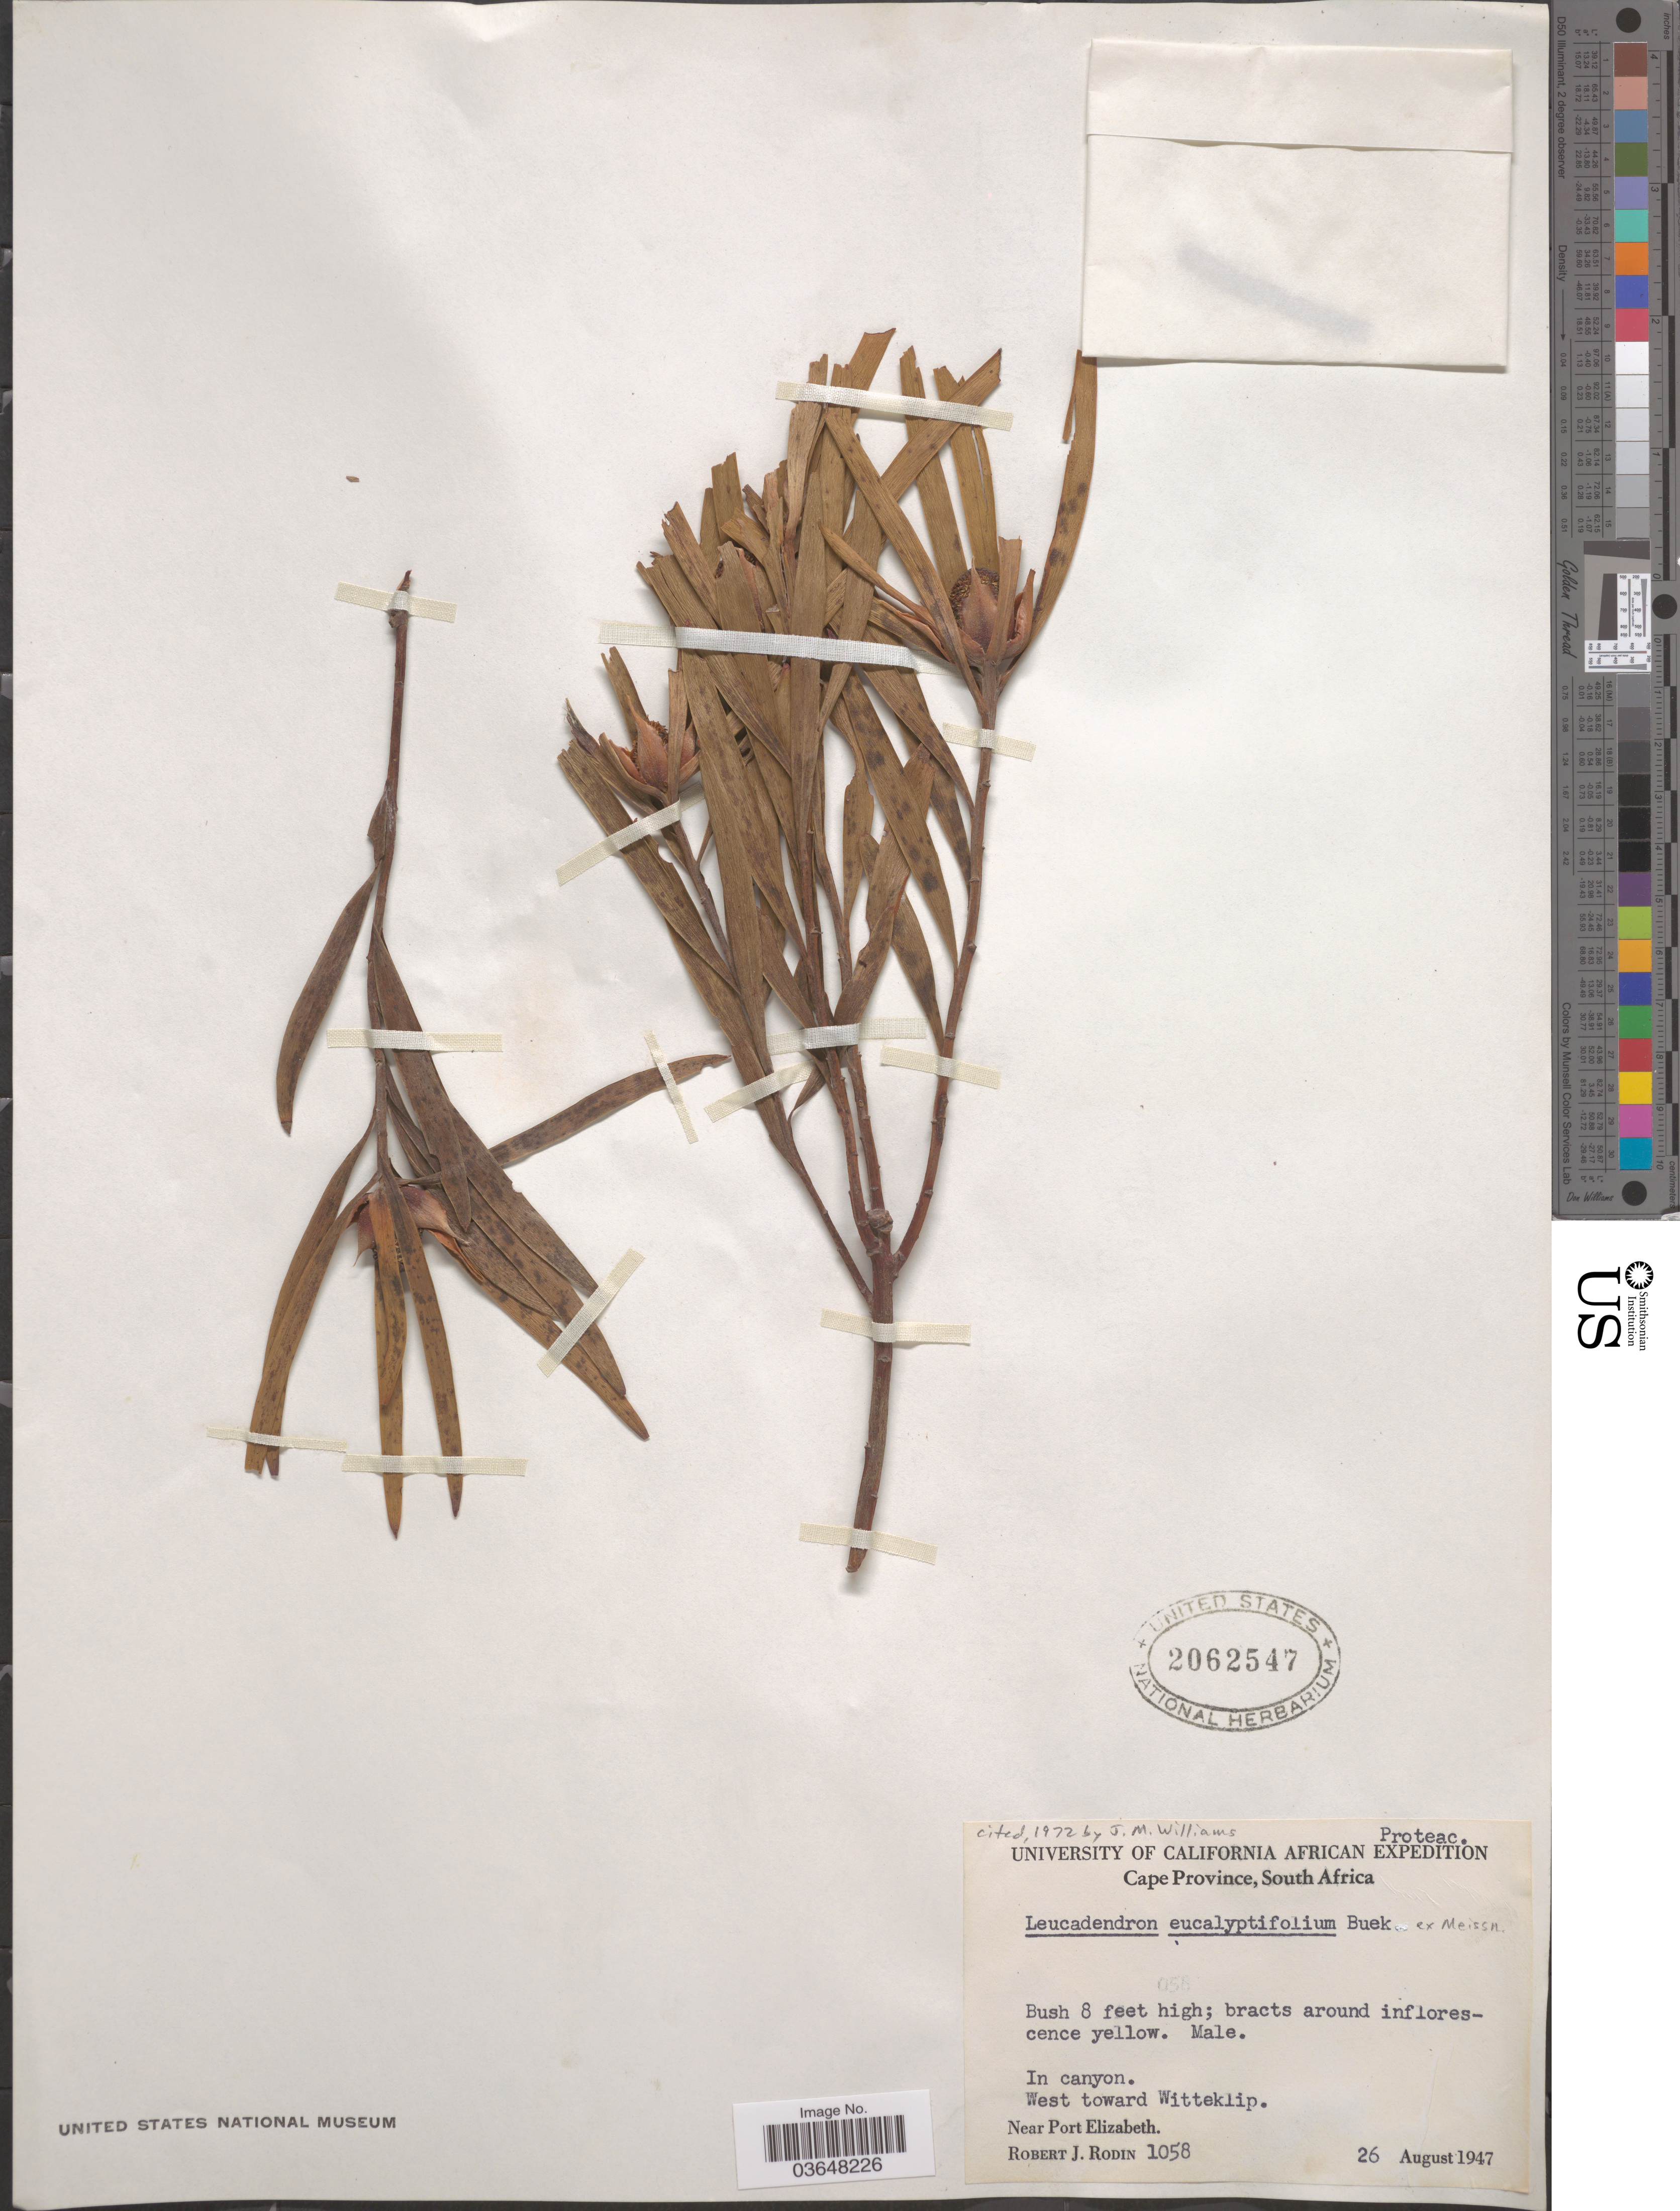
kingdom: Plantae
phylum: Tracheophyta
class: Magnoliopsida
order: Proteales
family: Proteaceae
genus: Leucadendron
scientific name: Leucadendron eucalyptifolium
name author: H. Buek ex Meisn.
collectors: R. J. Rodin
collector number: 1058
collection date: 1947-08-26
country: South Africa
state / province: Eastern Cape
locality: In canyon. West toward Witteklip. Near Port Elizabeth.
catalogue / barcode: US 2062547